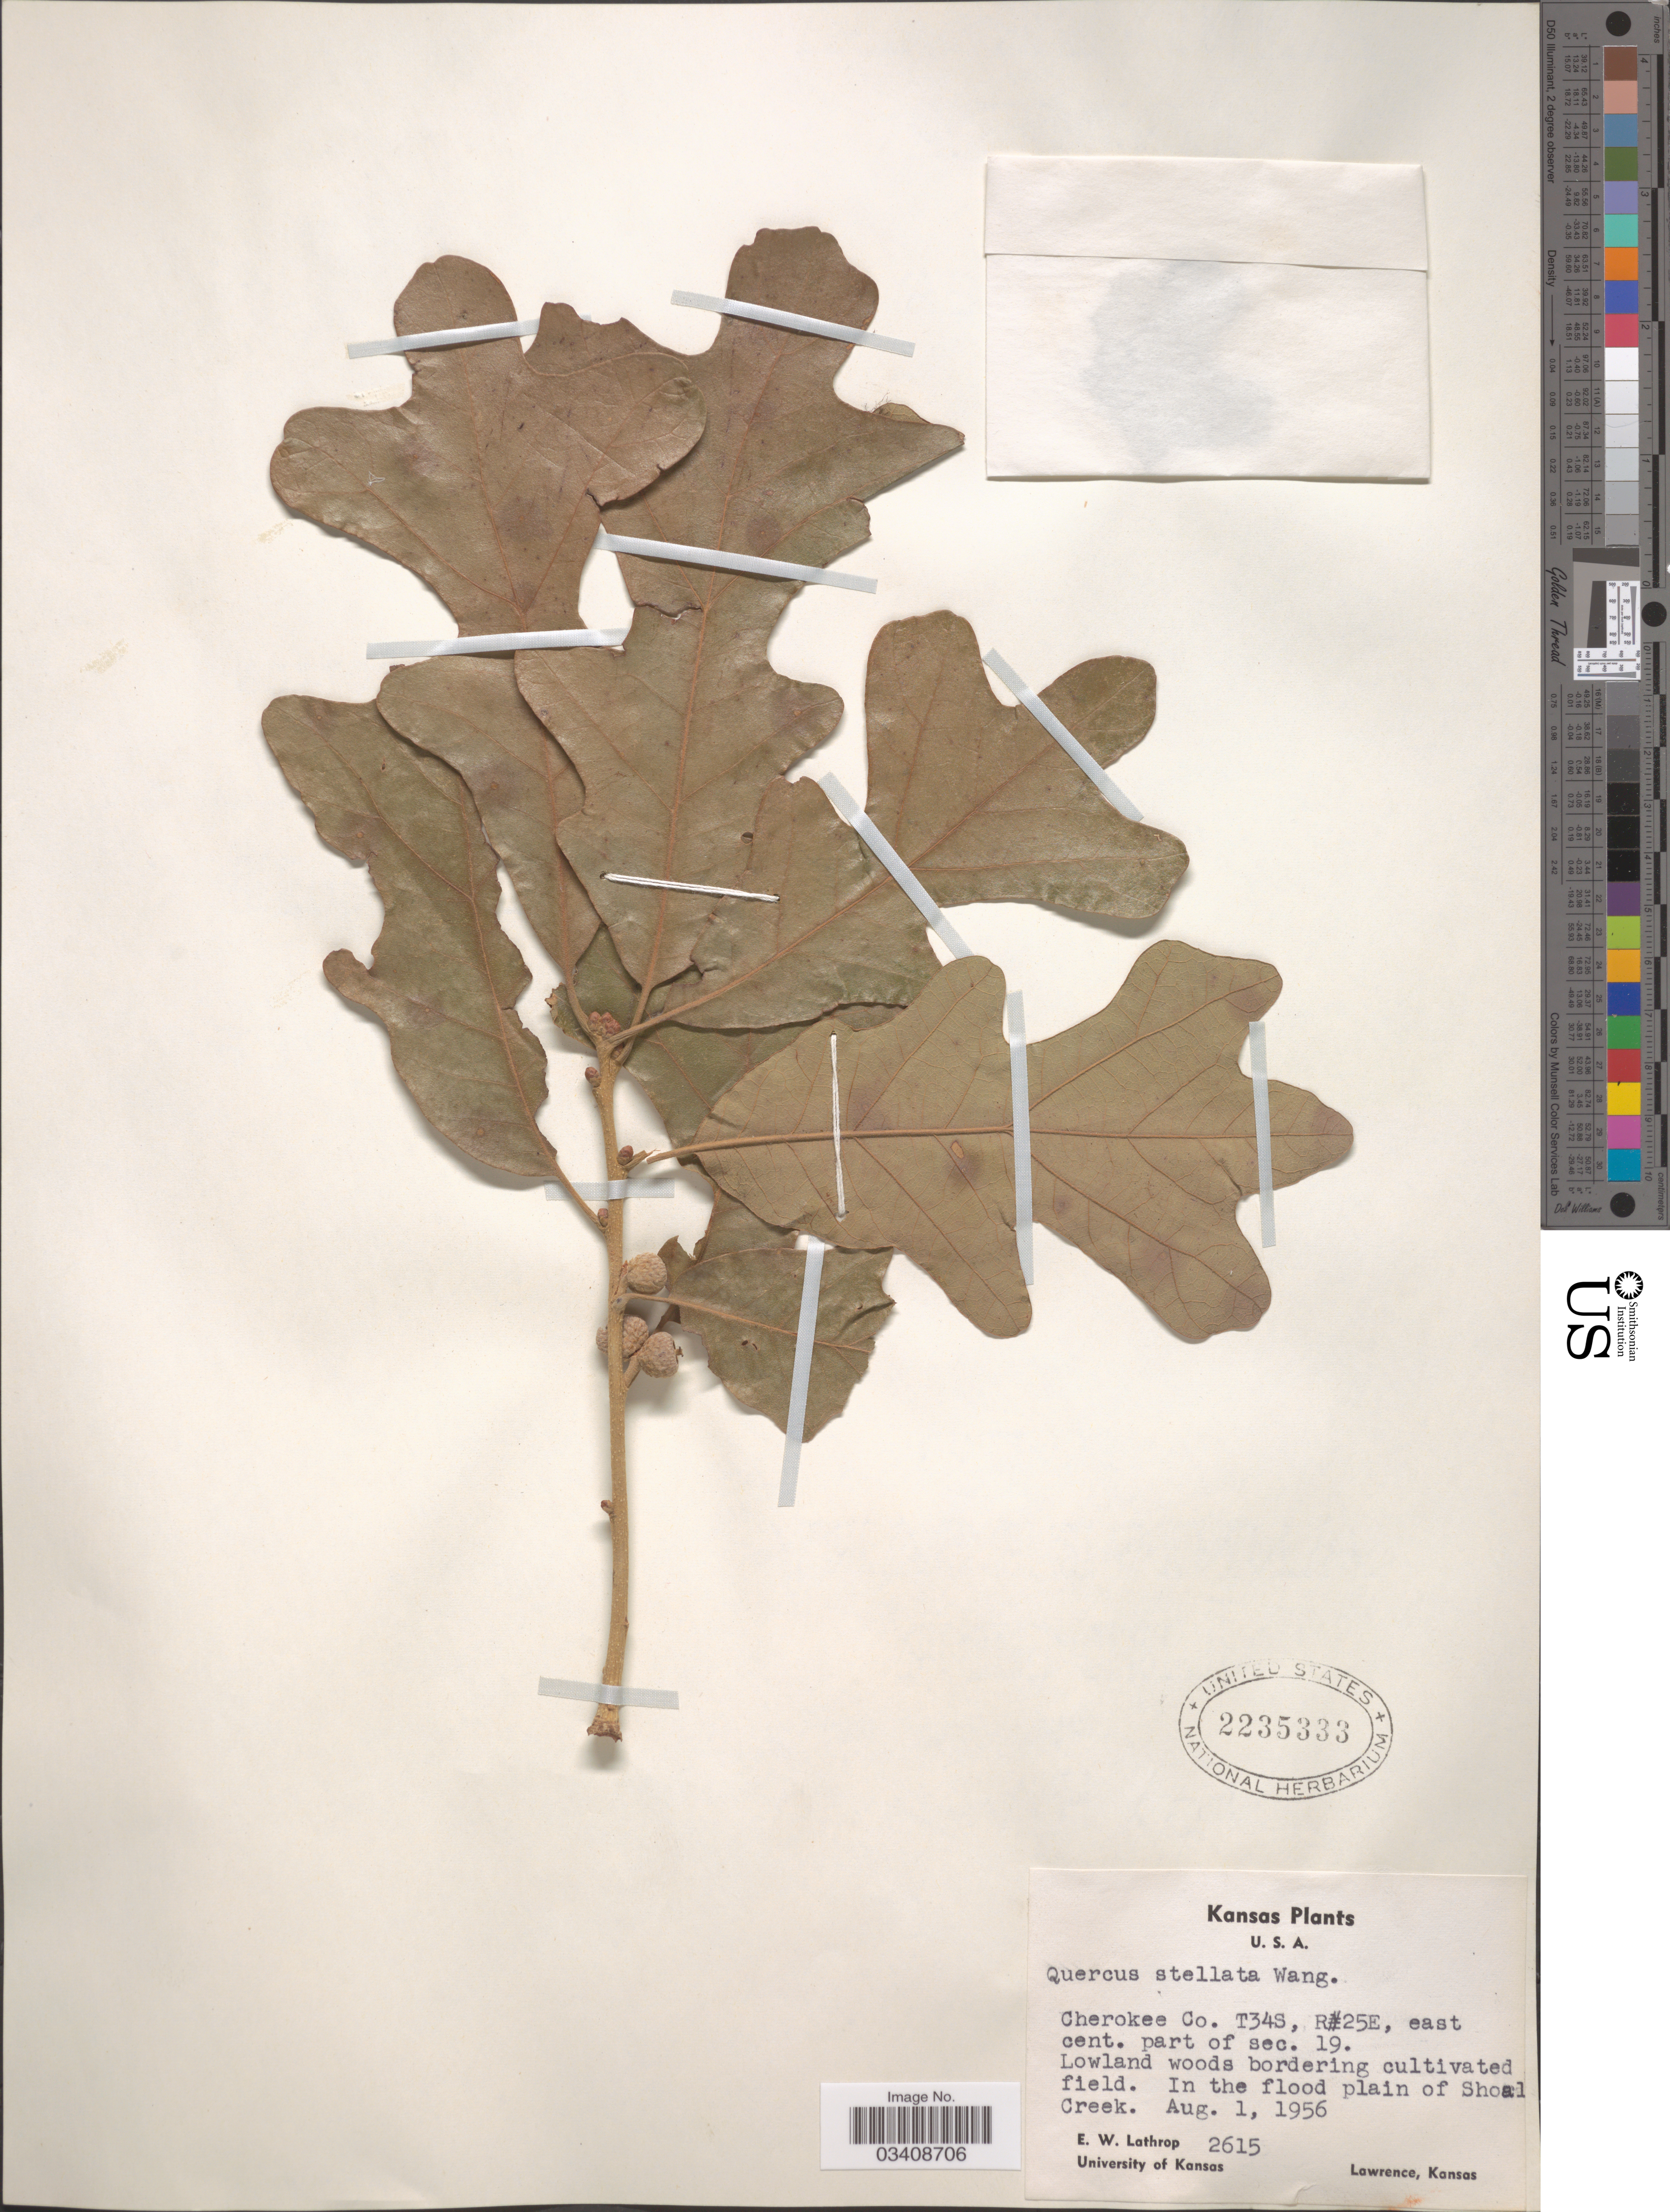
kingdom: Plantae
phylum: Tracheophyta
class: Magnoliopsida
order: Fagales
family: Fagaceae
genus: Quercus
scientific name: Quercus stellata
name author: Wangenh.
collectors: E. W. Lathrop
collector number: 2615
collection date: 1956-08-01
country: United States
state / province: Kansas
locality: Cherokee Co. T34S, R#25E, east cent. part of sec. 19. Lowland bordering cultivated field. In the flood plain of Shoal Creek.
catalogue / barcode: US 2235333